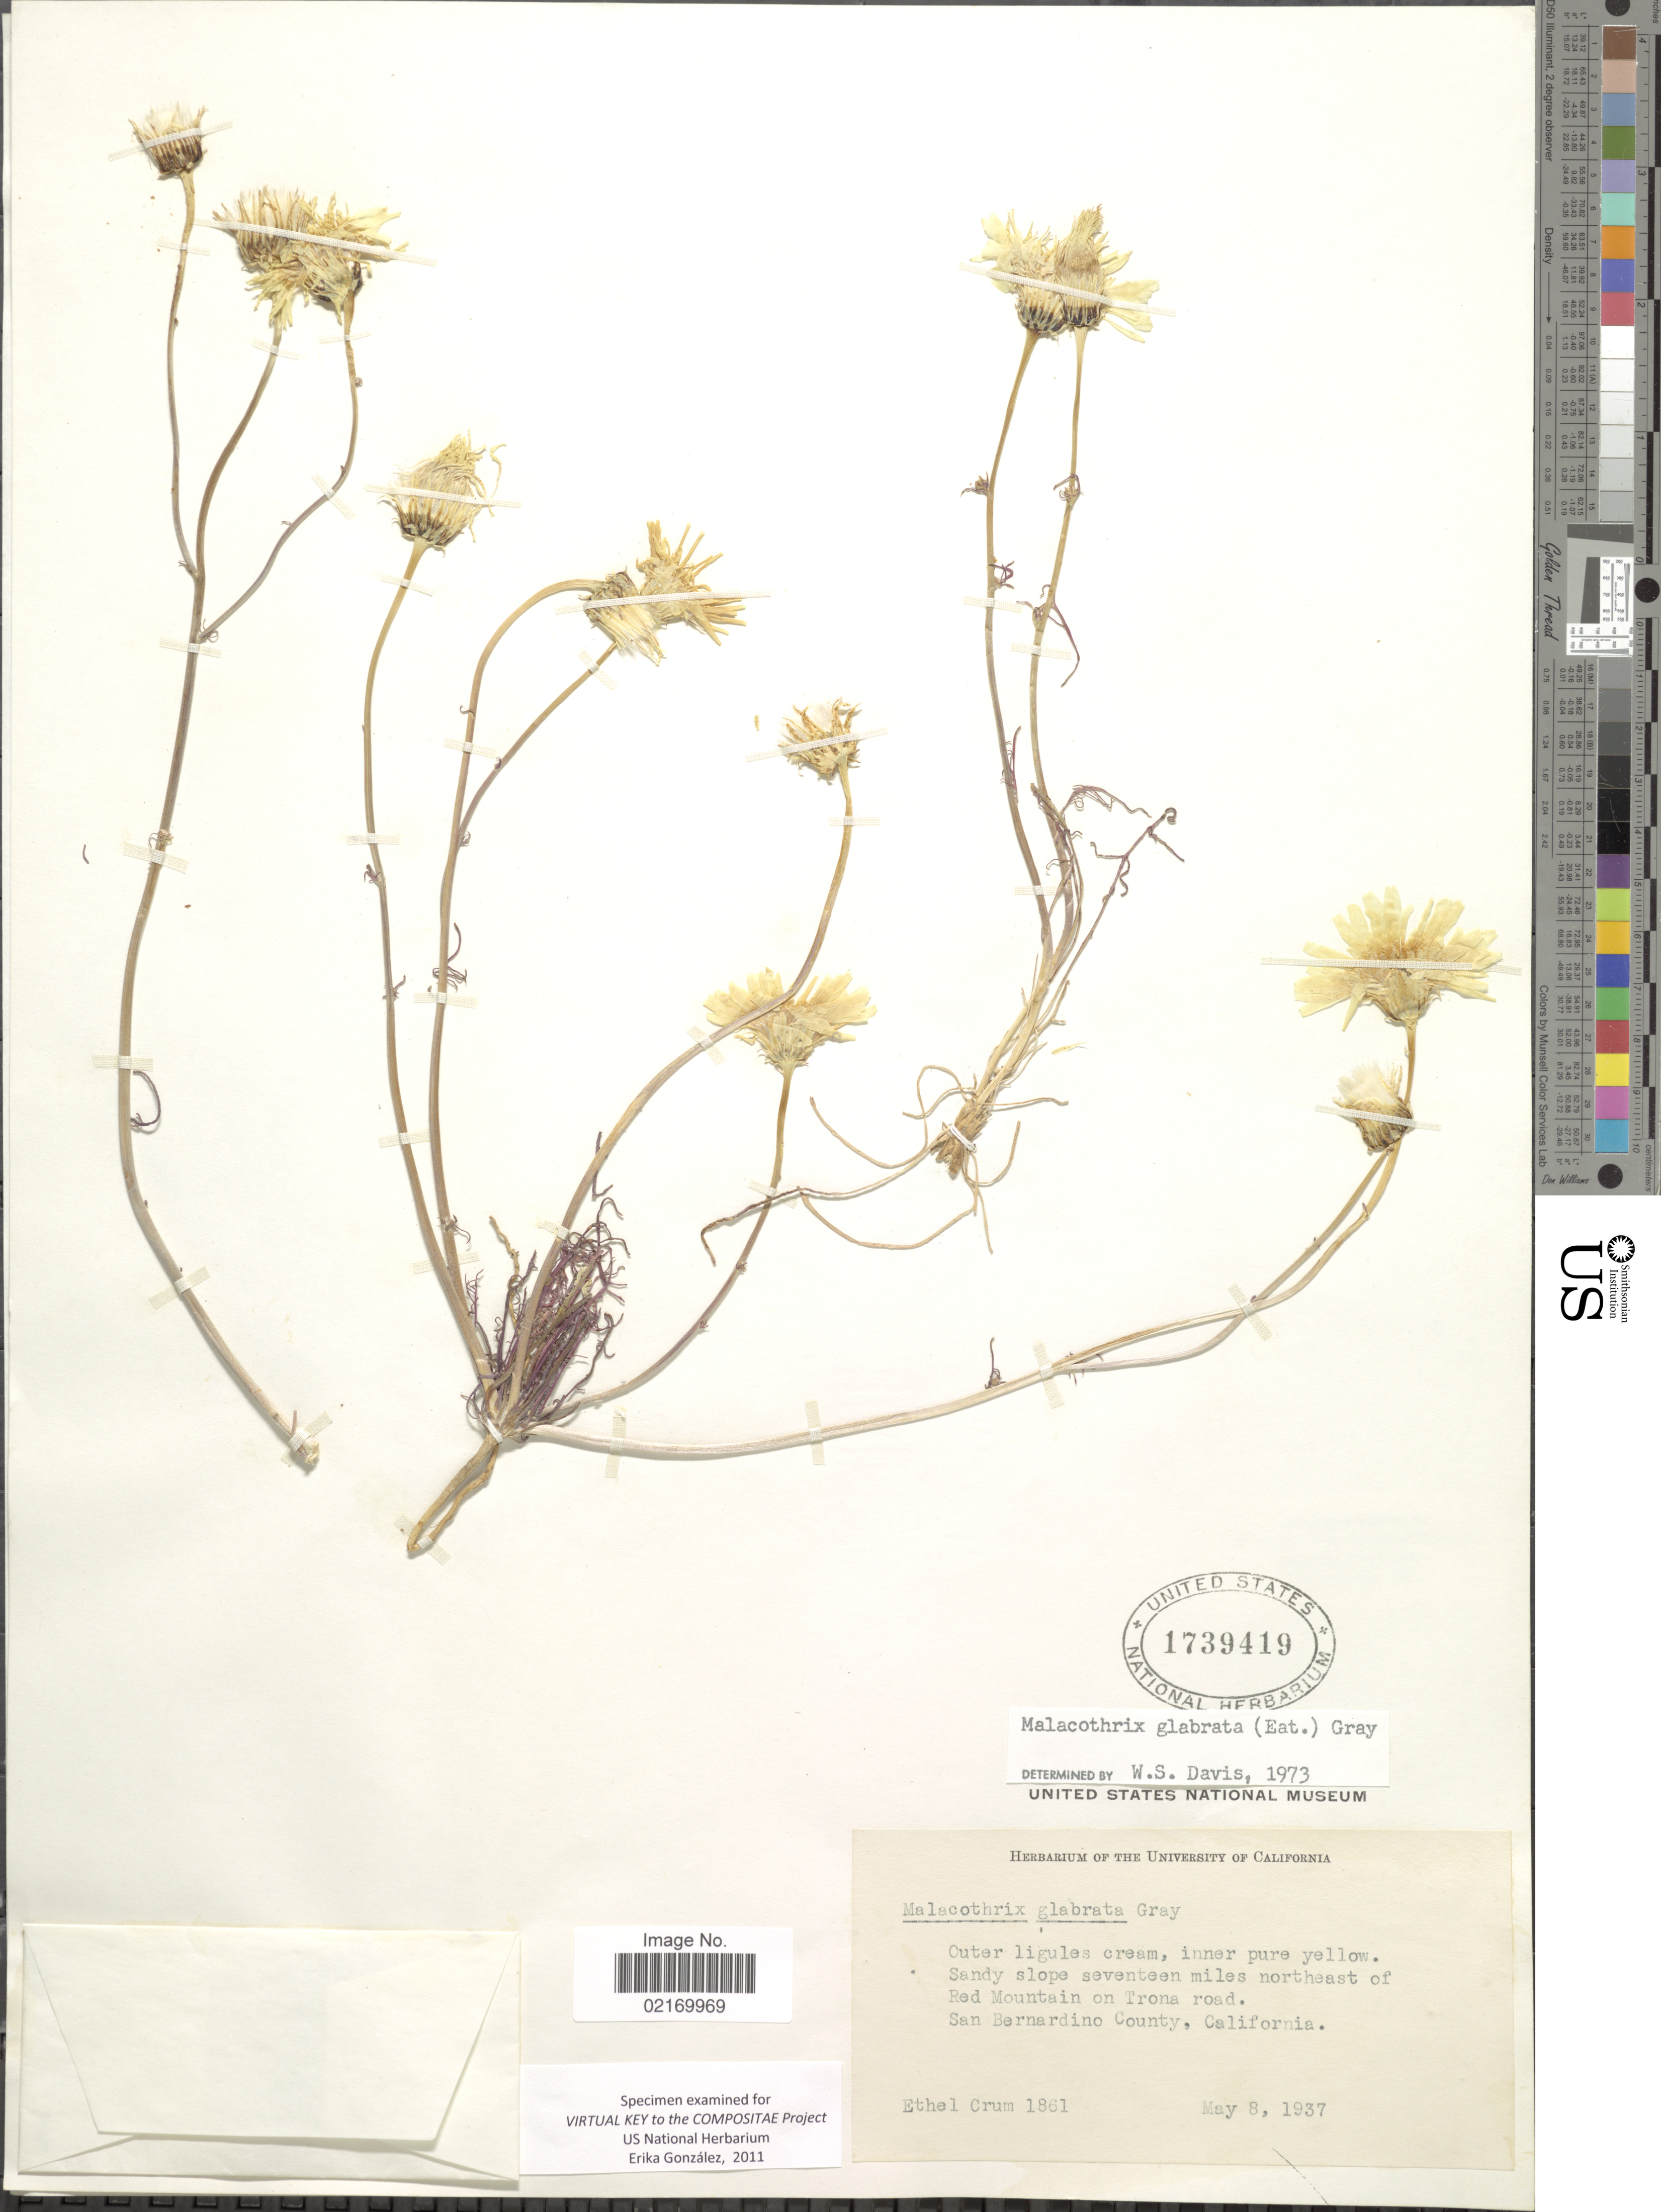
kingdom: Plantae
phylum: Tracheophyta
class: Magnoliopsida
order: Asterales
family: Asteraceae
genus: Malacothrix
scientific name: Malacothrix glabrata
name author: (A. Gray ex D.C. Eaton) A. Gray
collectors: E. K. Crum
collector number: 1861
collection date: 1937-05-08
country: United States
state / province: California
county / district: San Bernardino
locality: Seventeen miles northeast of Red Mountain on Trona Road, San Bernardino County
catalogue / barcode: US 1739419